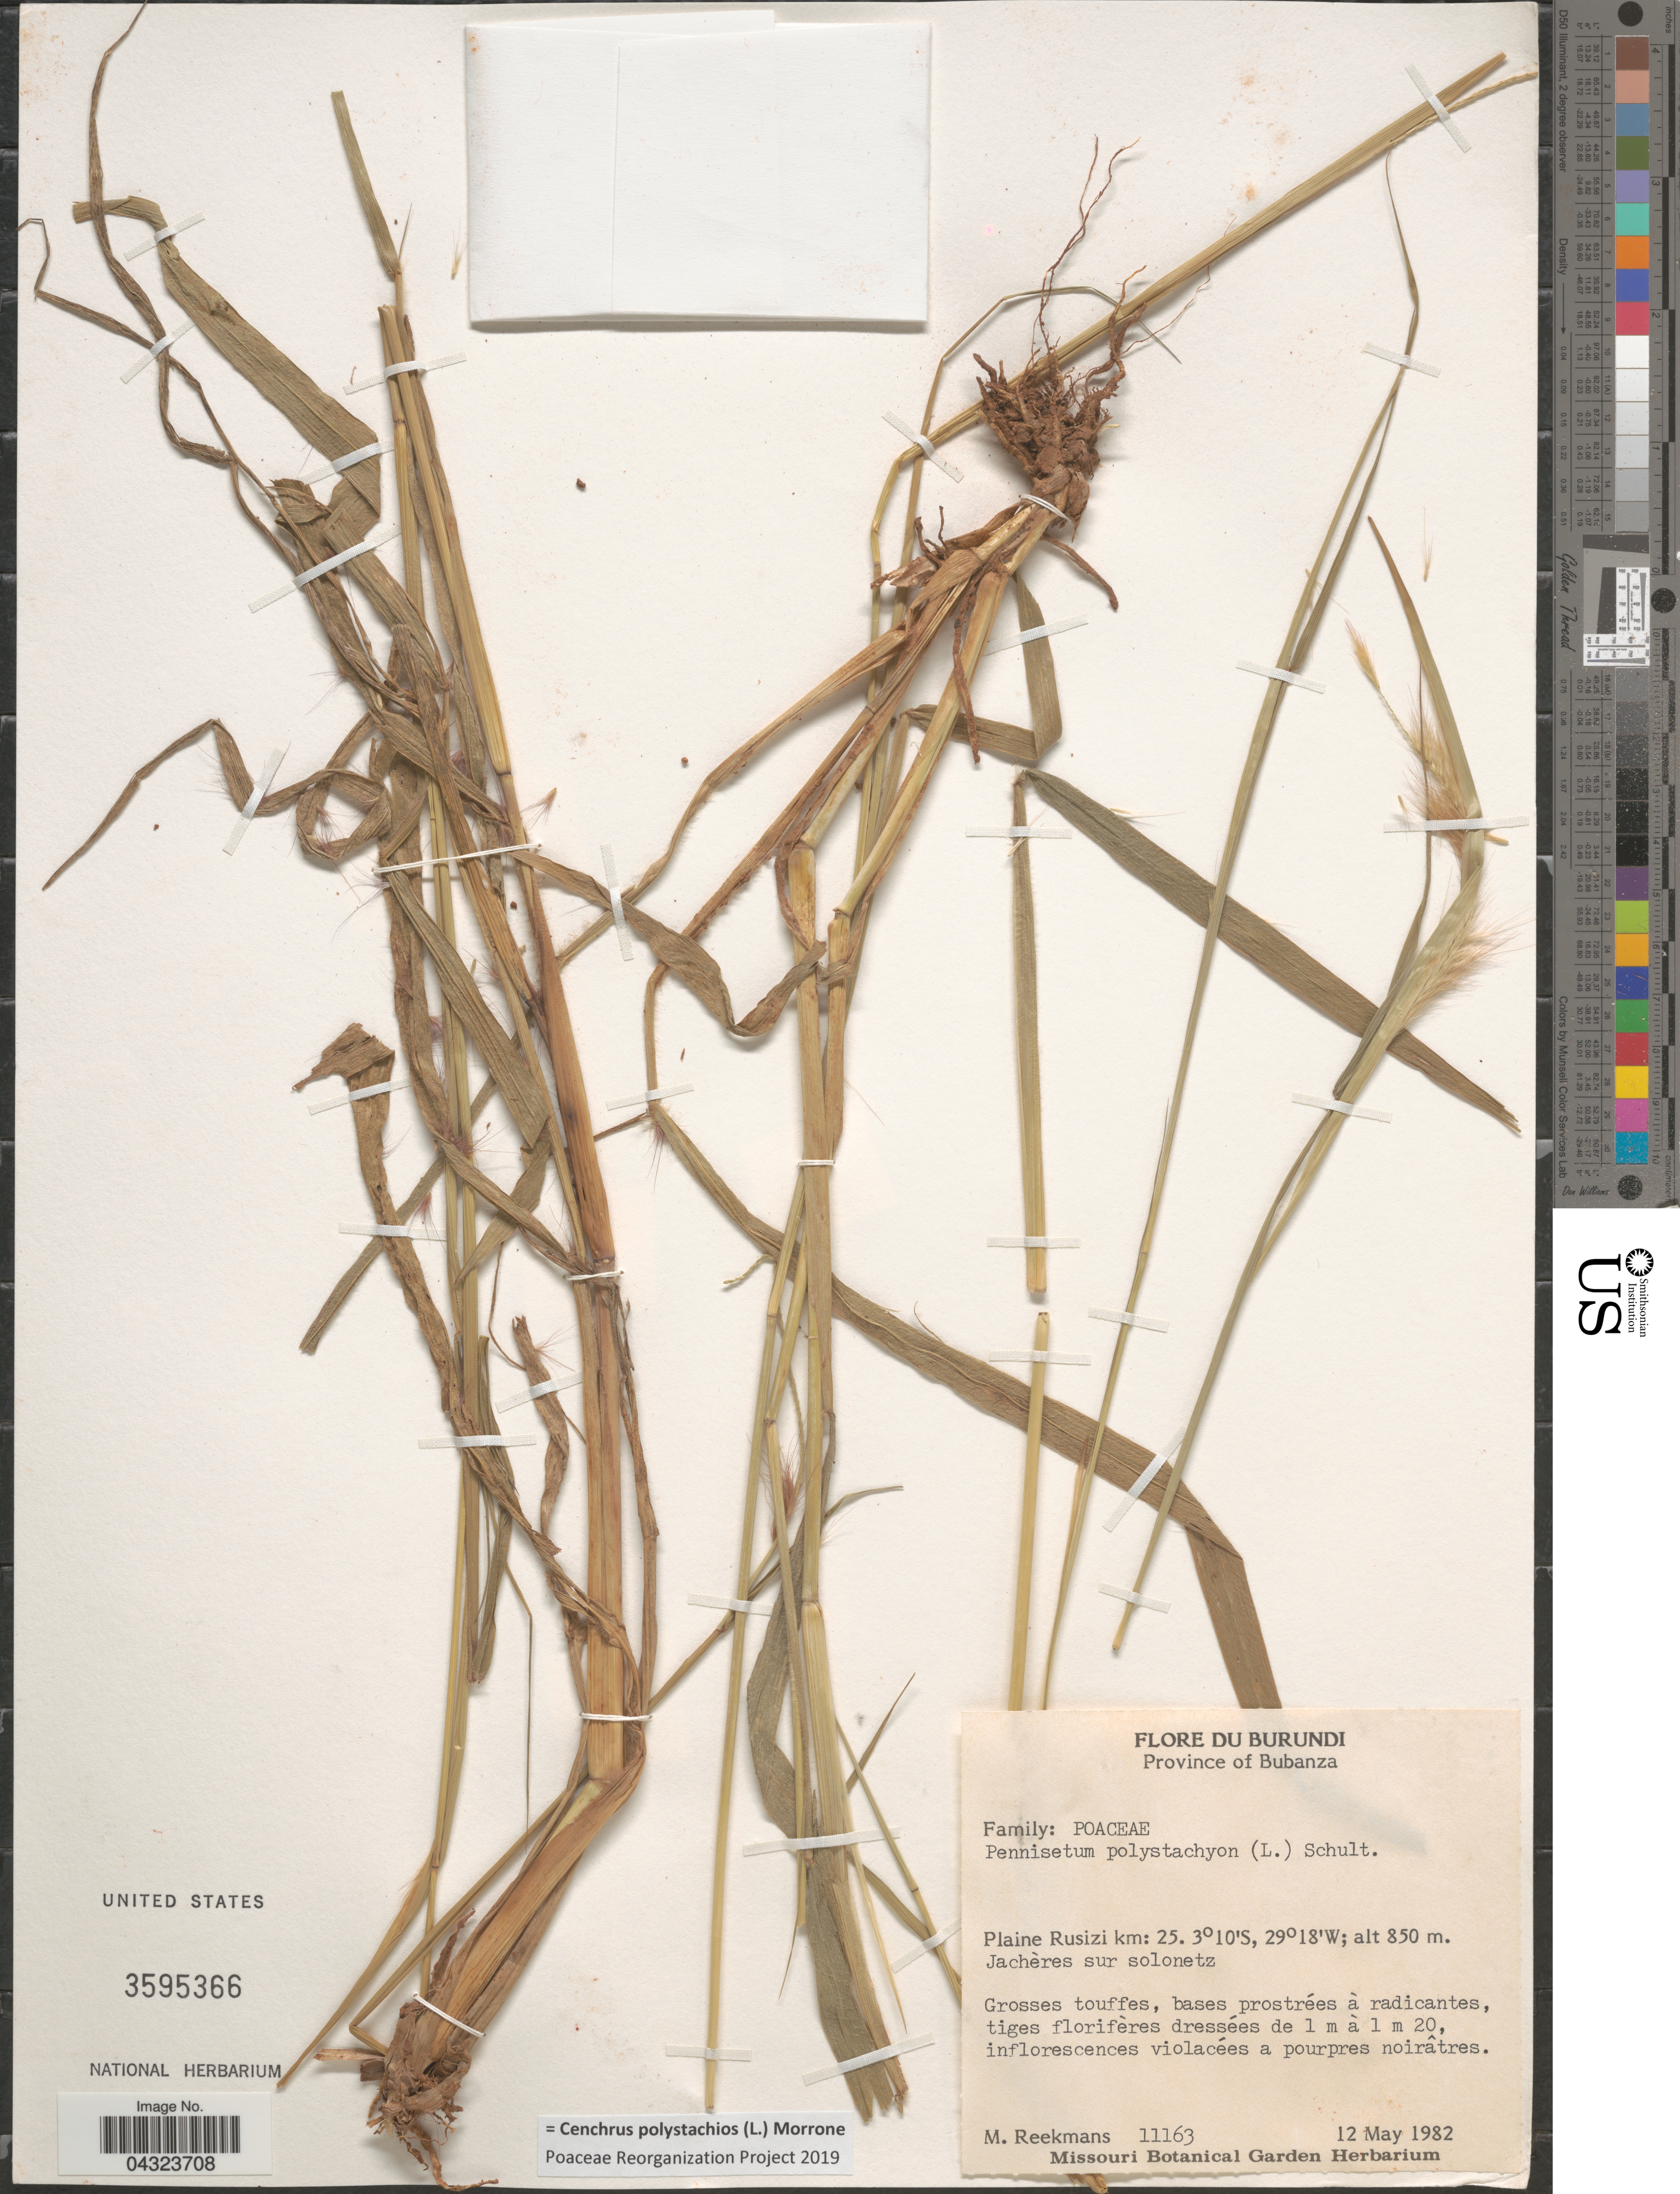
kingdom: Plantae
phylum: Tracheophyta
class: Liliopsida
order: Poales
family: Poaceae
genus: Cenchrus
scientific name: Cenchrus polystachios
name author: (L.) Morrone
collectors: M. Reekmans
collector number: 11163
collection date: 1982-05-12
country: Burundi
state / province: Bubanza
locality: Plaine Rusizi km.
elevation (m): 850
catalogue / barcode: US 3595366